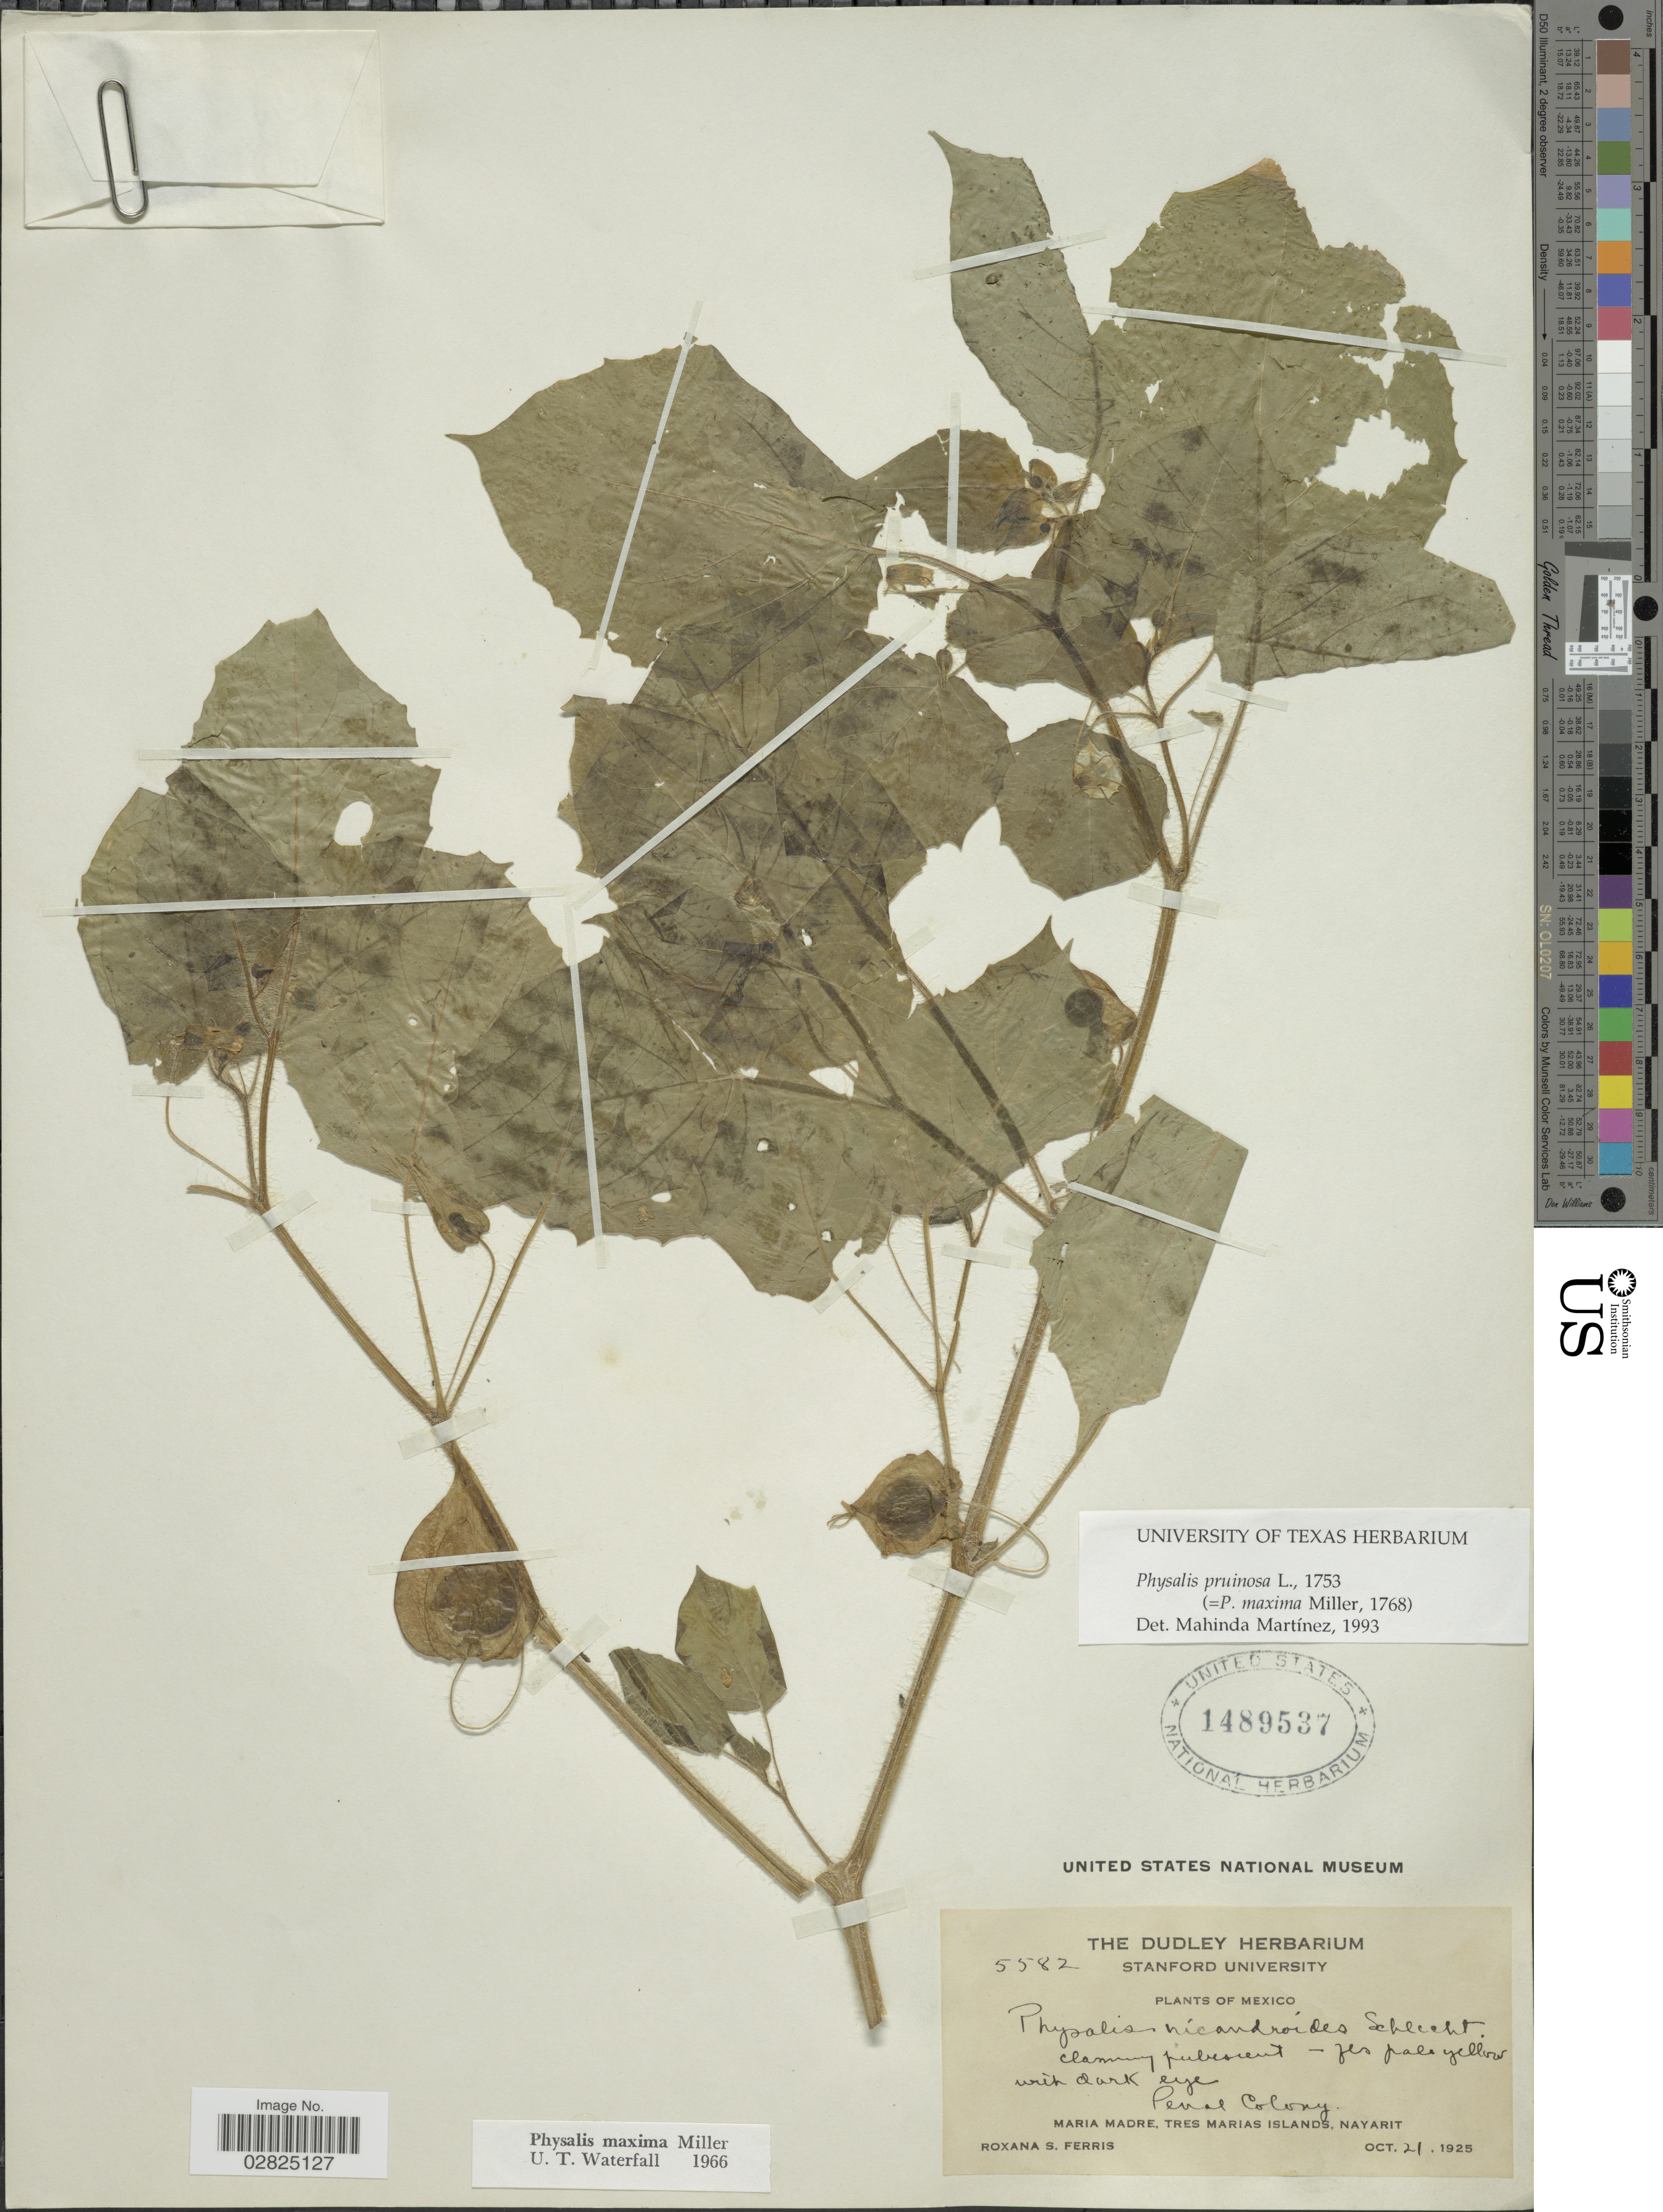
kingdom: Plantae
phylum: Tracheophyta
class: Magnoliopsida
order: Solanales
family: Solanaceae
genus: Physalis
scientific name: Physalis pruinosa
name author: L.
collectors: R. S. Ferris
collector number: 5582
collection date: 1925-10-21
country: Mexico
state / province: Nayarit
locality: Penal Colony, Maria Madre, Tres Marias Islands.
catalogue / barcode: US 1489537